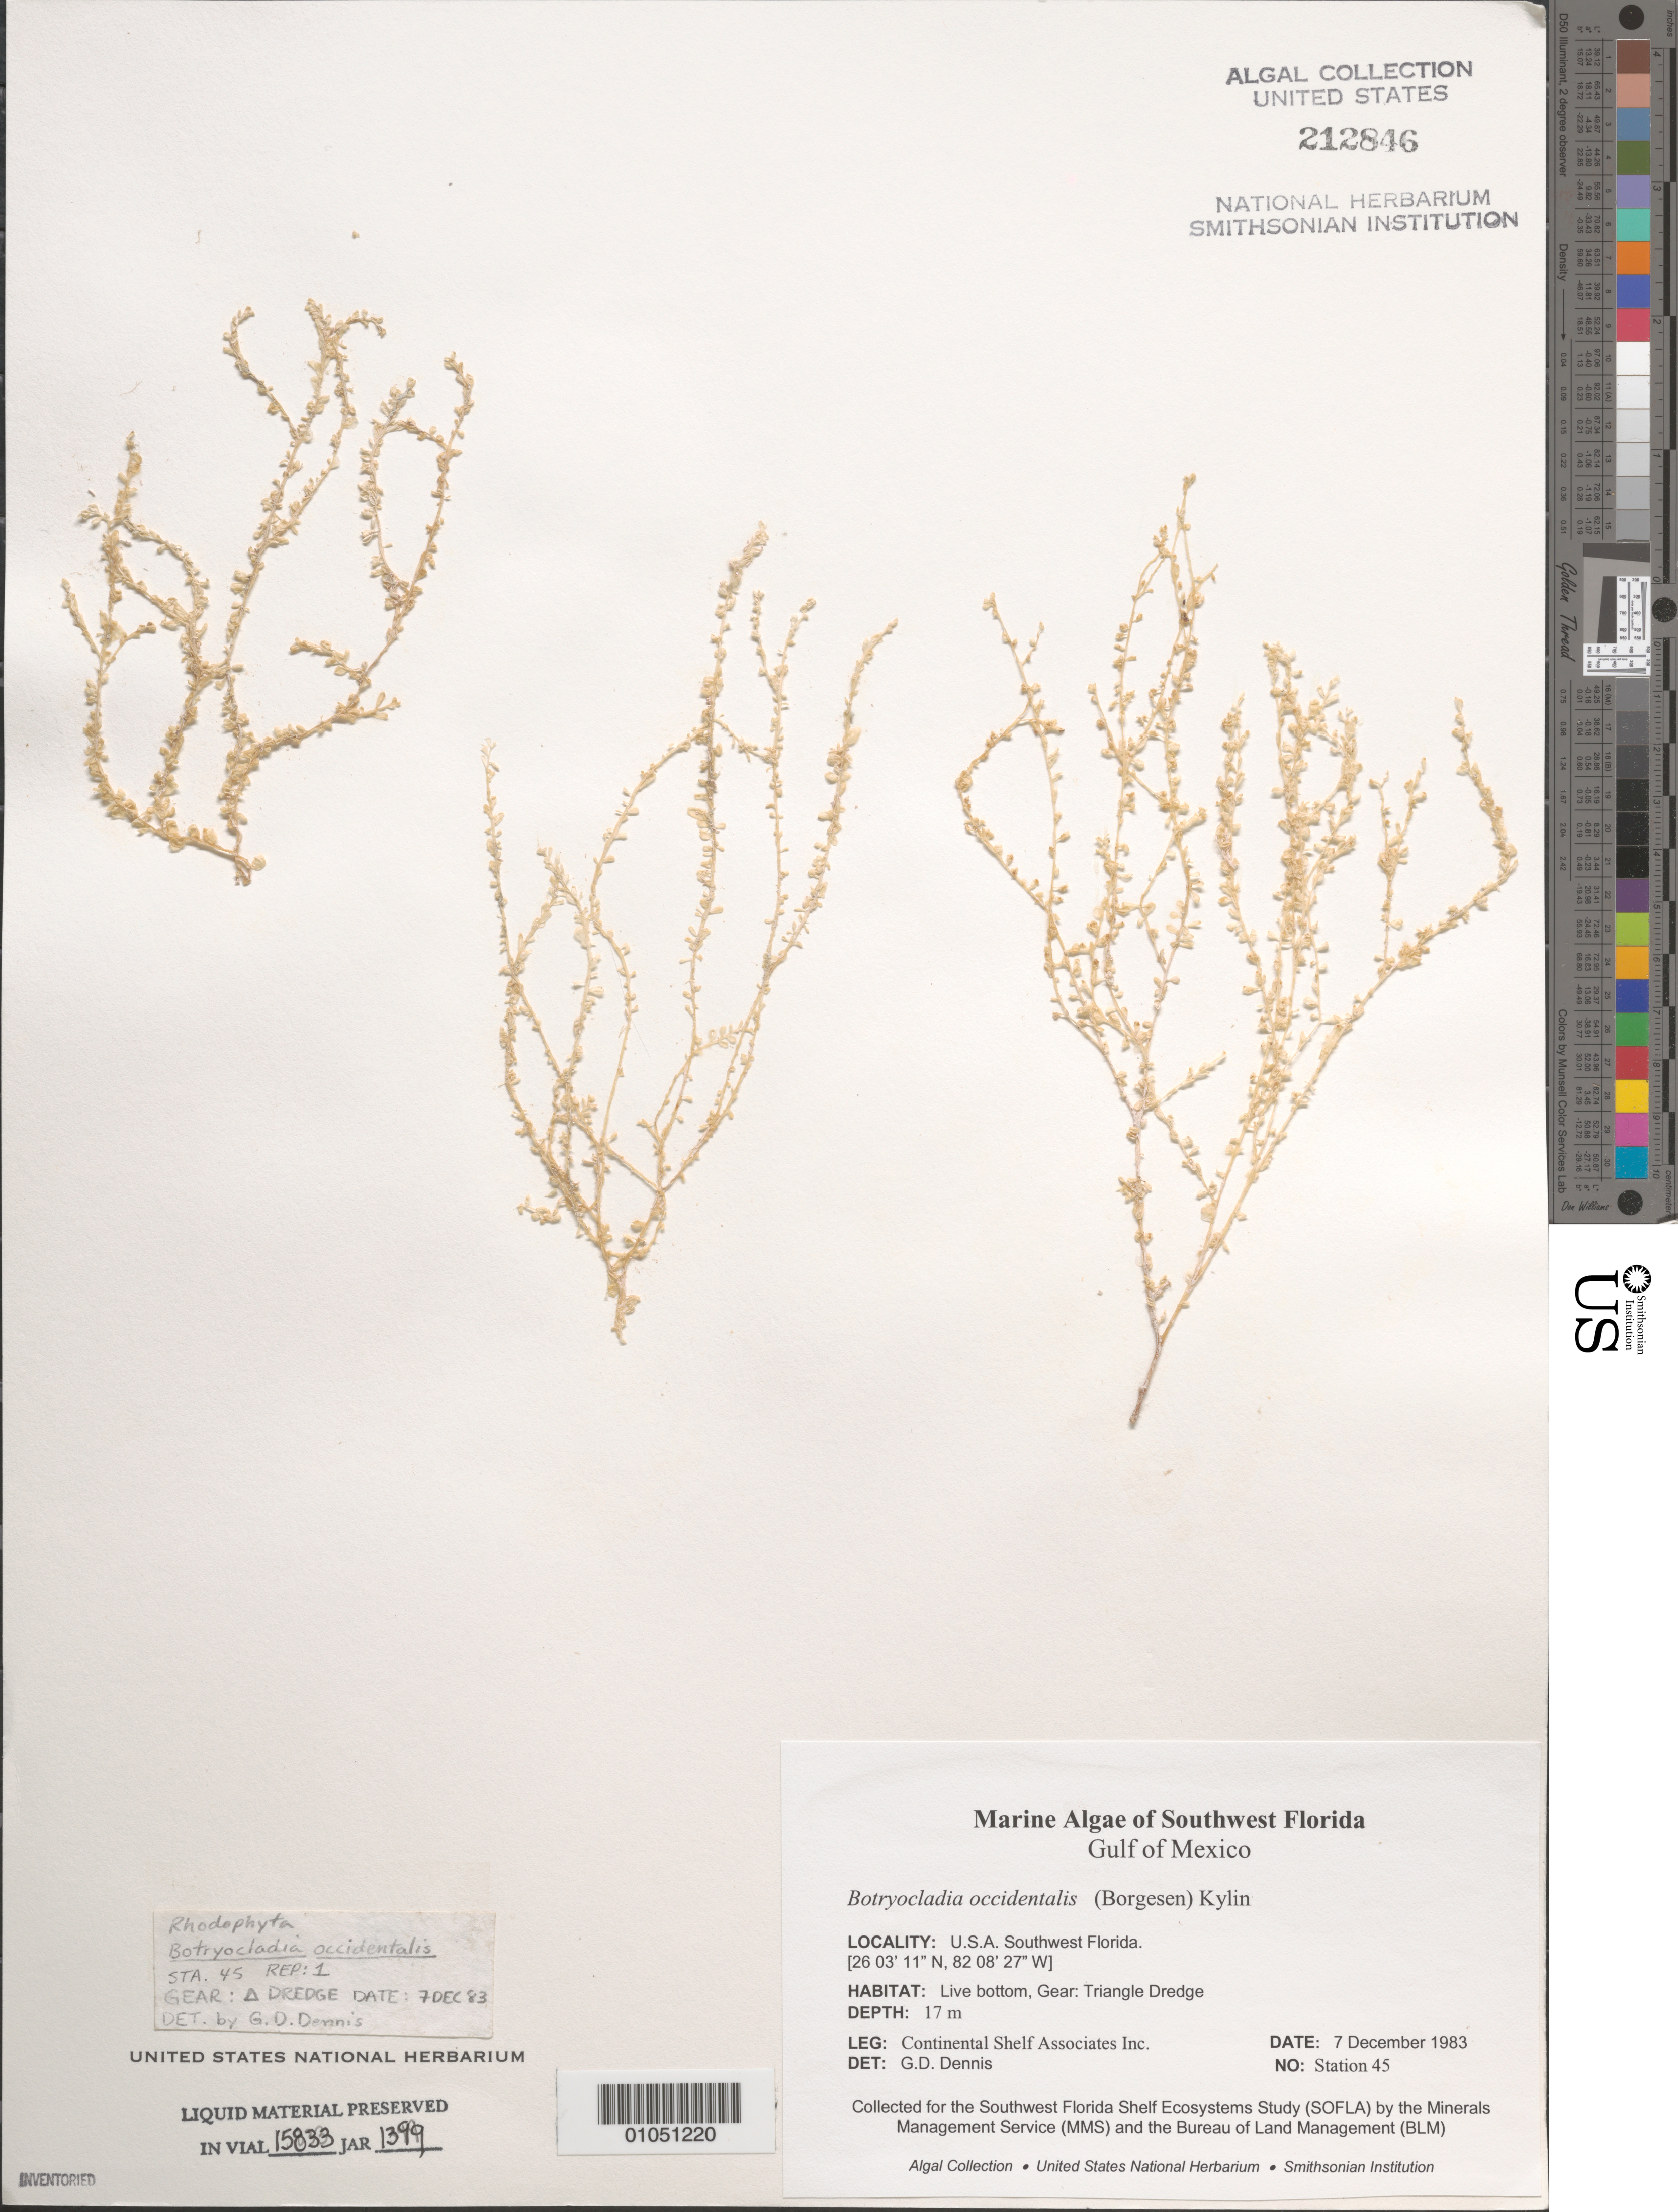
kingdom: Plantae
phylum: Rhodophyta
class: Florideophyceae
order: Rhodymeniales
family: Rhodymeniaceae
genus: Botryocladia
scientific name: Botryocladia occidentalis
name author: (Børgesen) Kylin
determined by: Dennis, G. D.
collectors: Continental Shelf Associates Inc.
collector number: Station 45 Repl 1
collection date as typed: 07 Dec 1983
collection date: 1983-12-07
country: United States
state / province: Florida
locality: Gulf of Mexico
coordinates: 26 03'11"N, 82 08'27"W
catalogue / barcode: US 212846